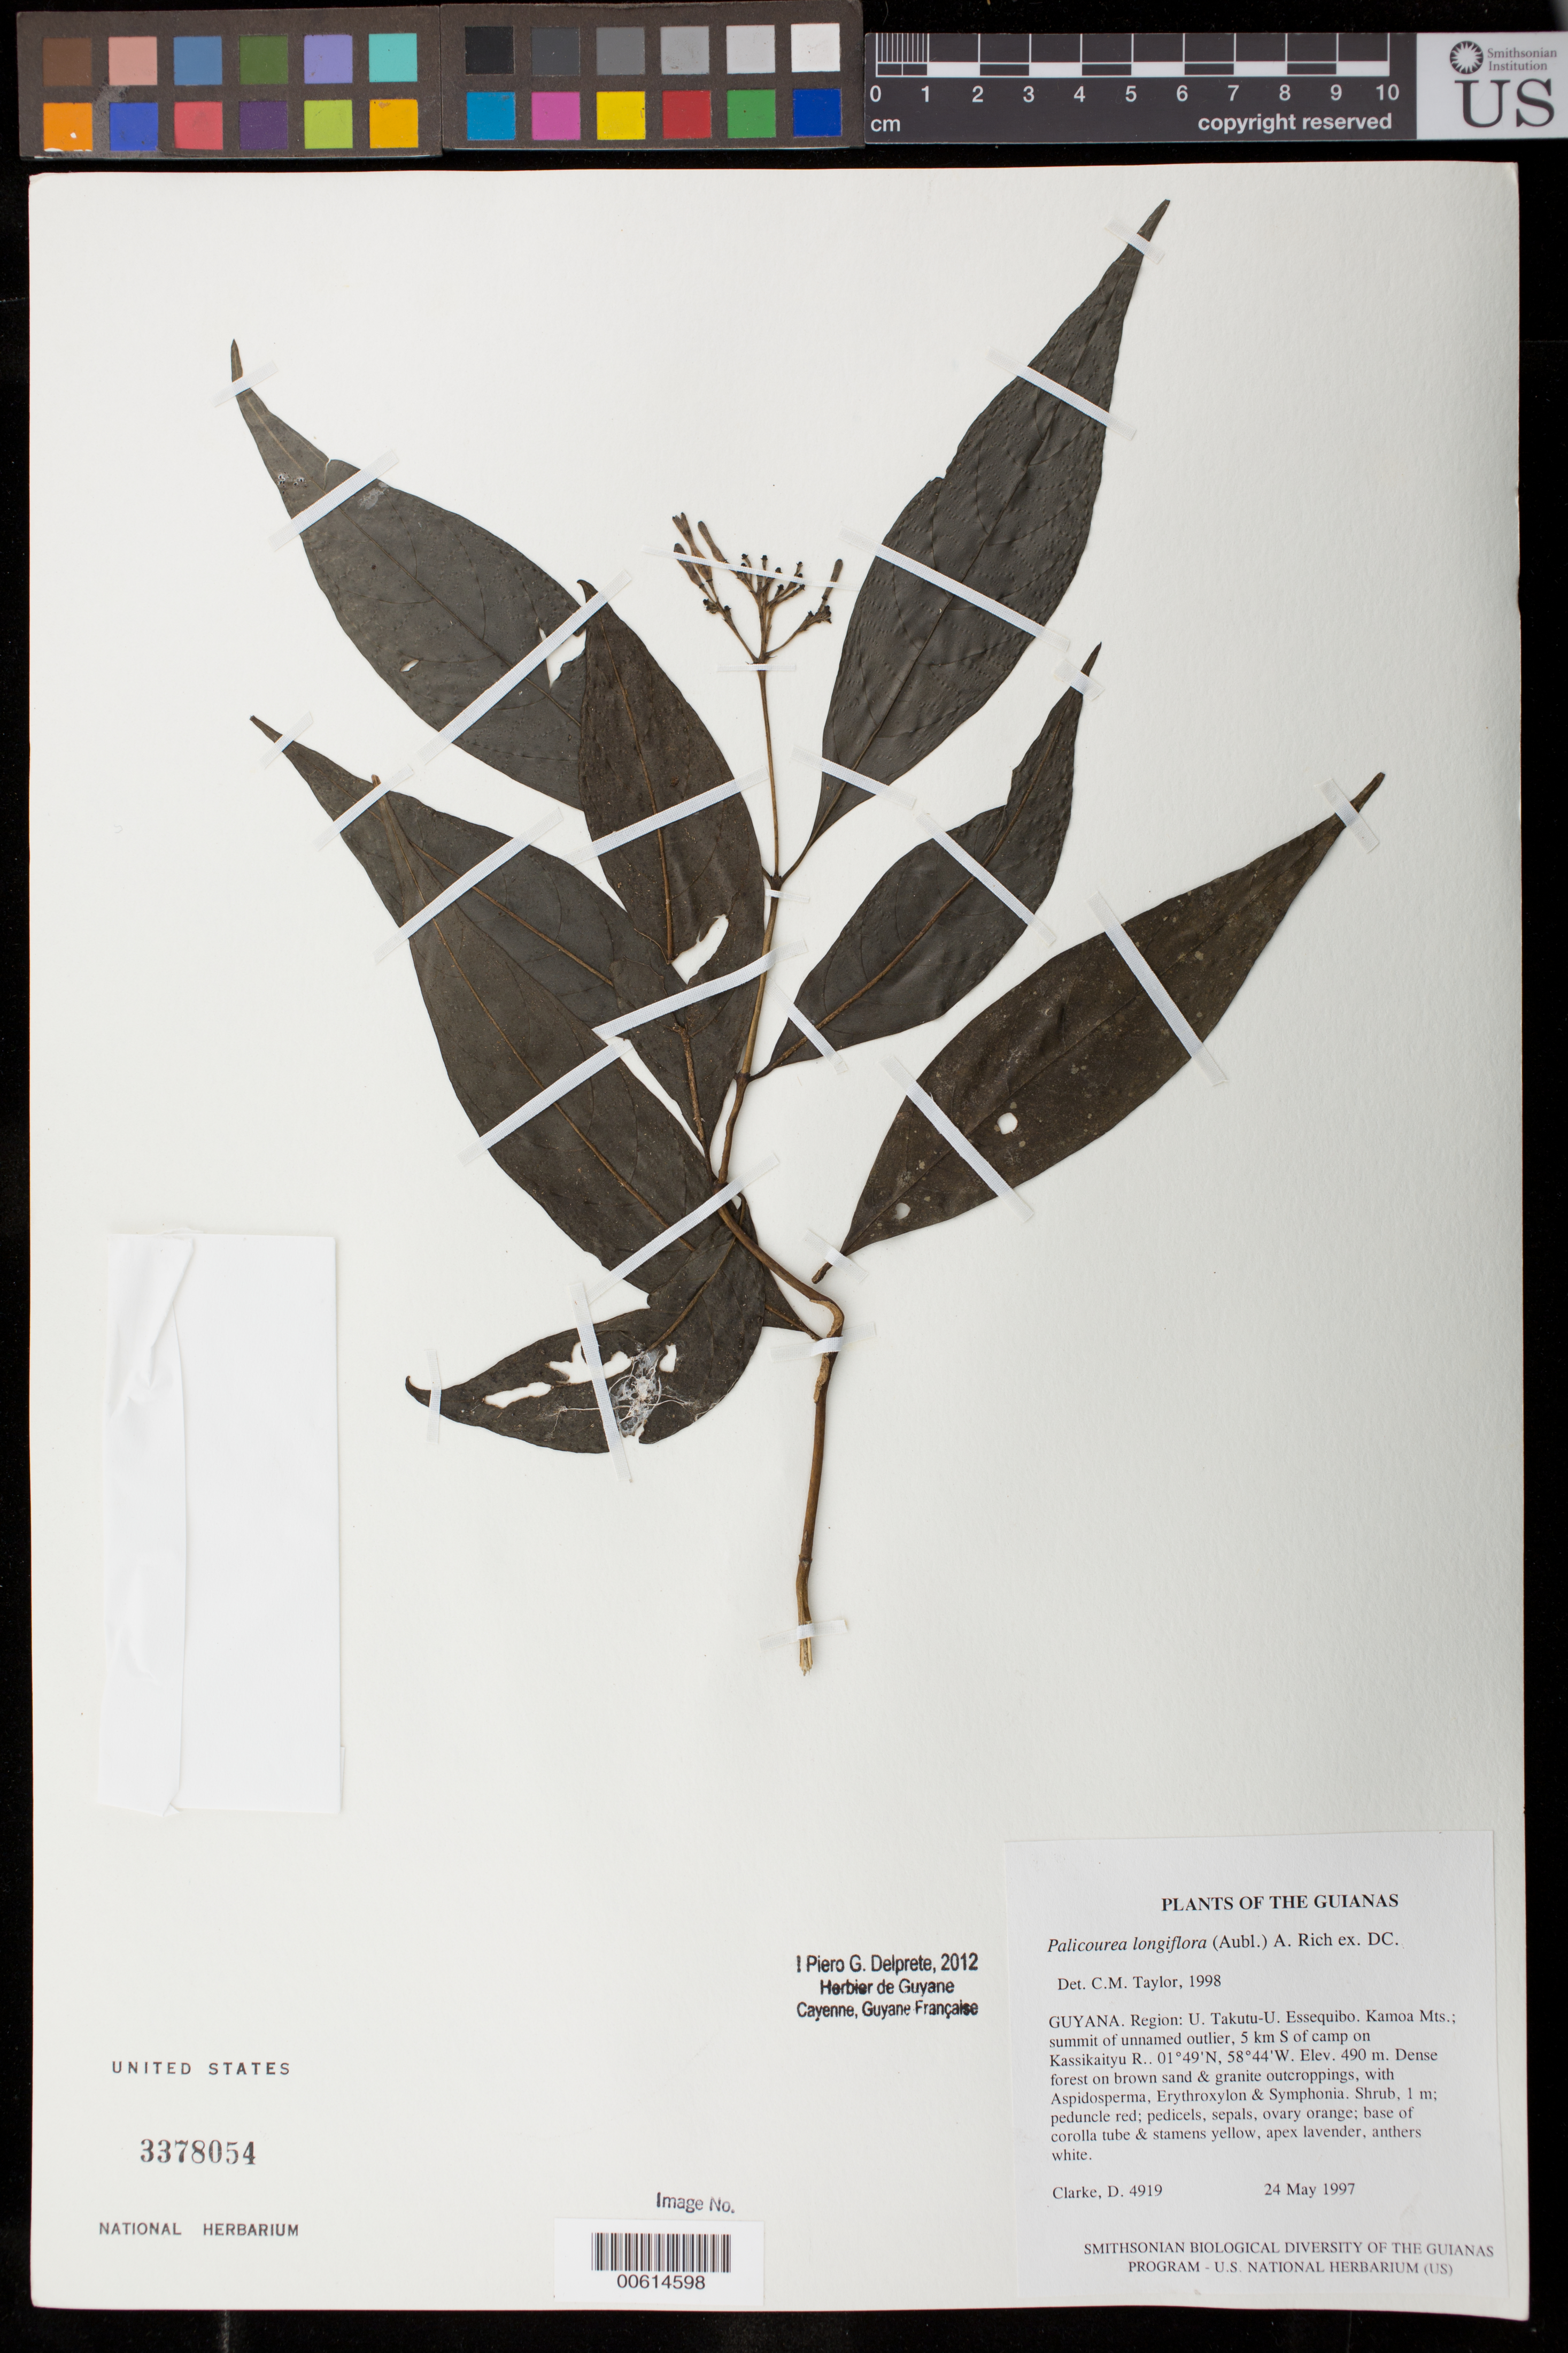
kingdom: Plantae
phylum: Tracheophyta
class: Magnoliopsida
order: Gentianales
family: Rubiaceae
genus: Palicourea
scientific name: Palicourea longiflora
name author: (Aubl.) A. Rich.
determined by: Taylor, Charlotte M.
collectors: H. D. Clarke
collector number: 4919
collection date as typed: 24 May 1997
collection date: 1997-05-24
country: Guyana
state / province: U. Takutu-U. Essequibo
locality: Kamoa Mts.; summit of unnamed outlier, 5 km S of camp on Kassikaityu R.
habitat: Dense forest on brown sand & granite outcroppings, with Aspidosperma, Erythroxylum & Symphonia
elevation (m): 490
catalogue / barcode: US 3378054